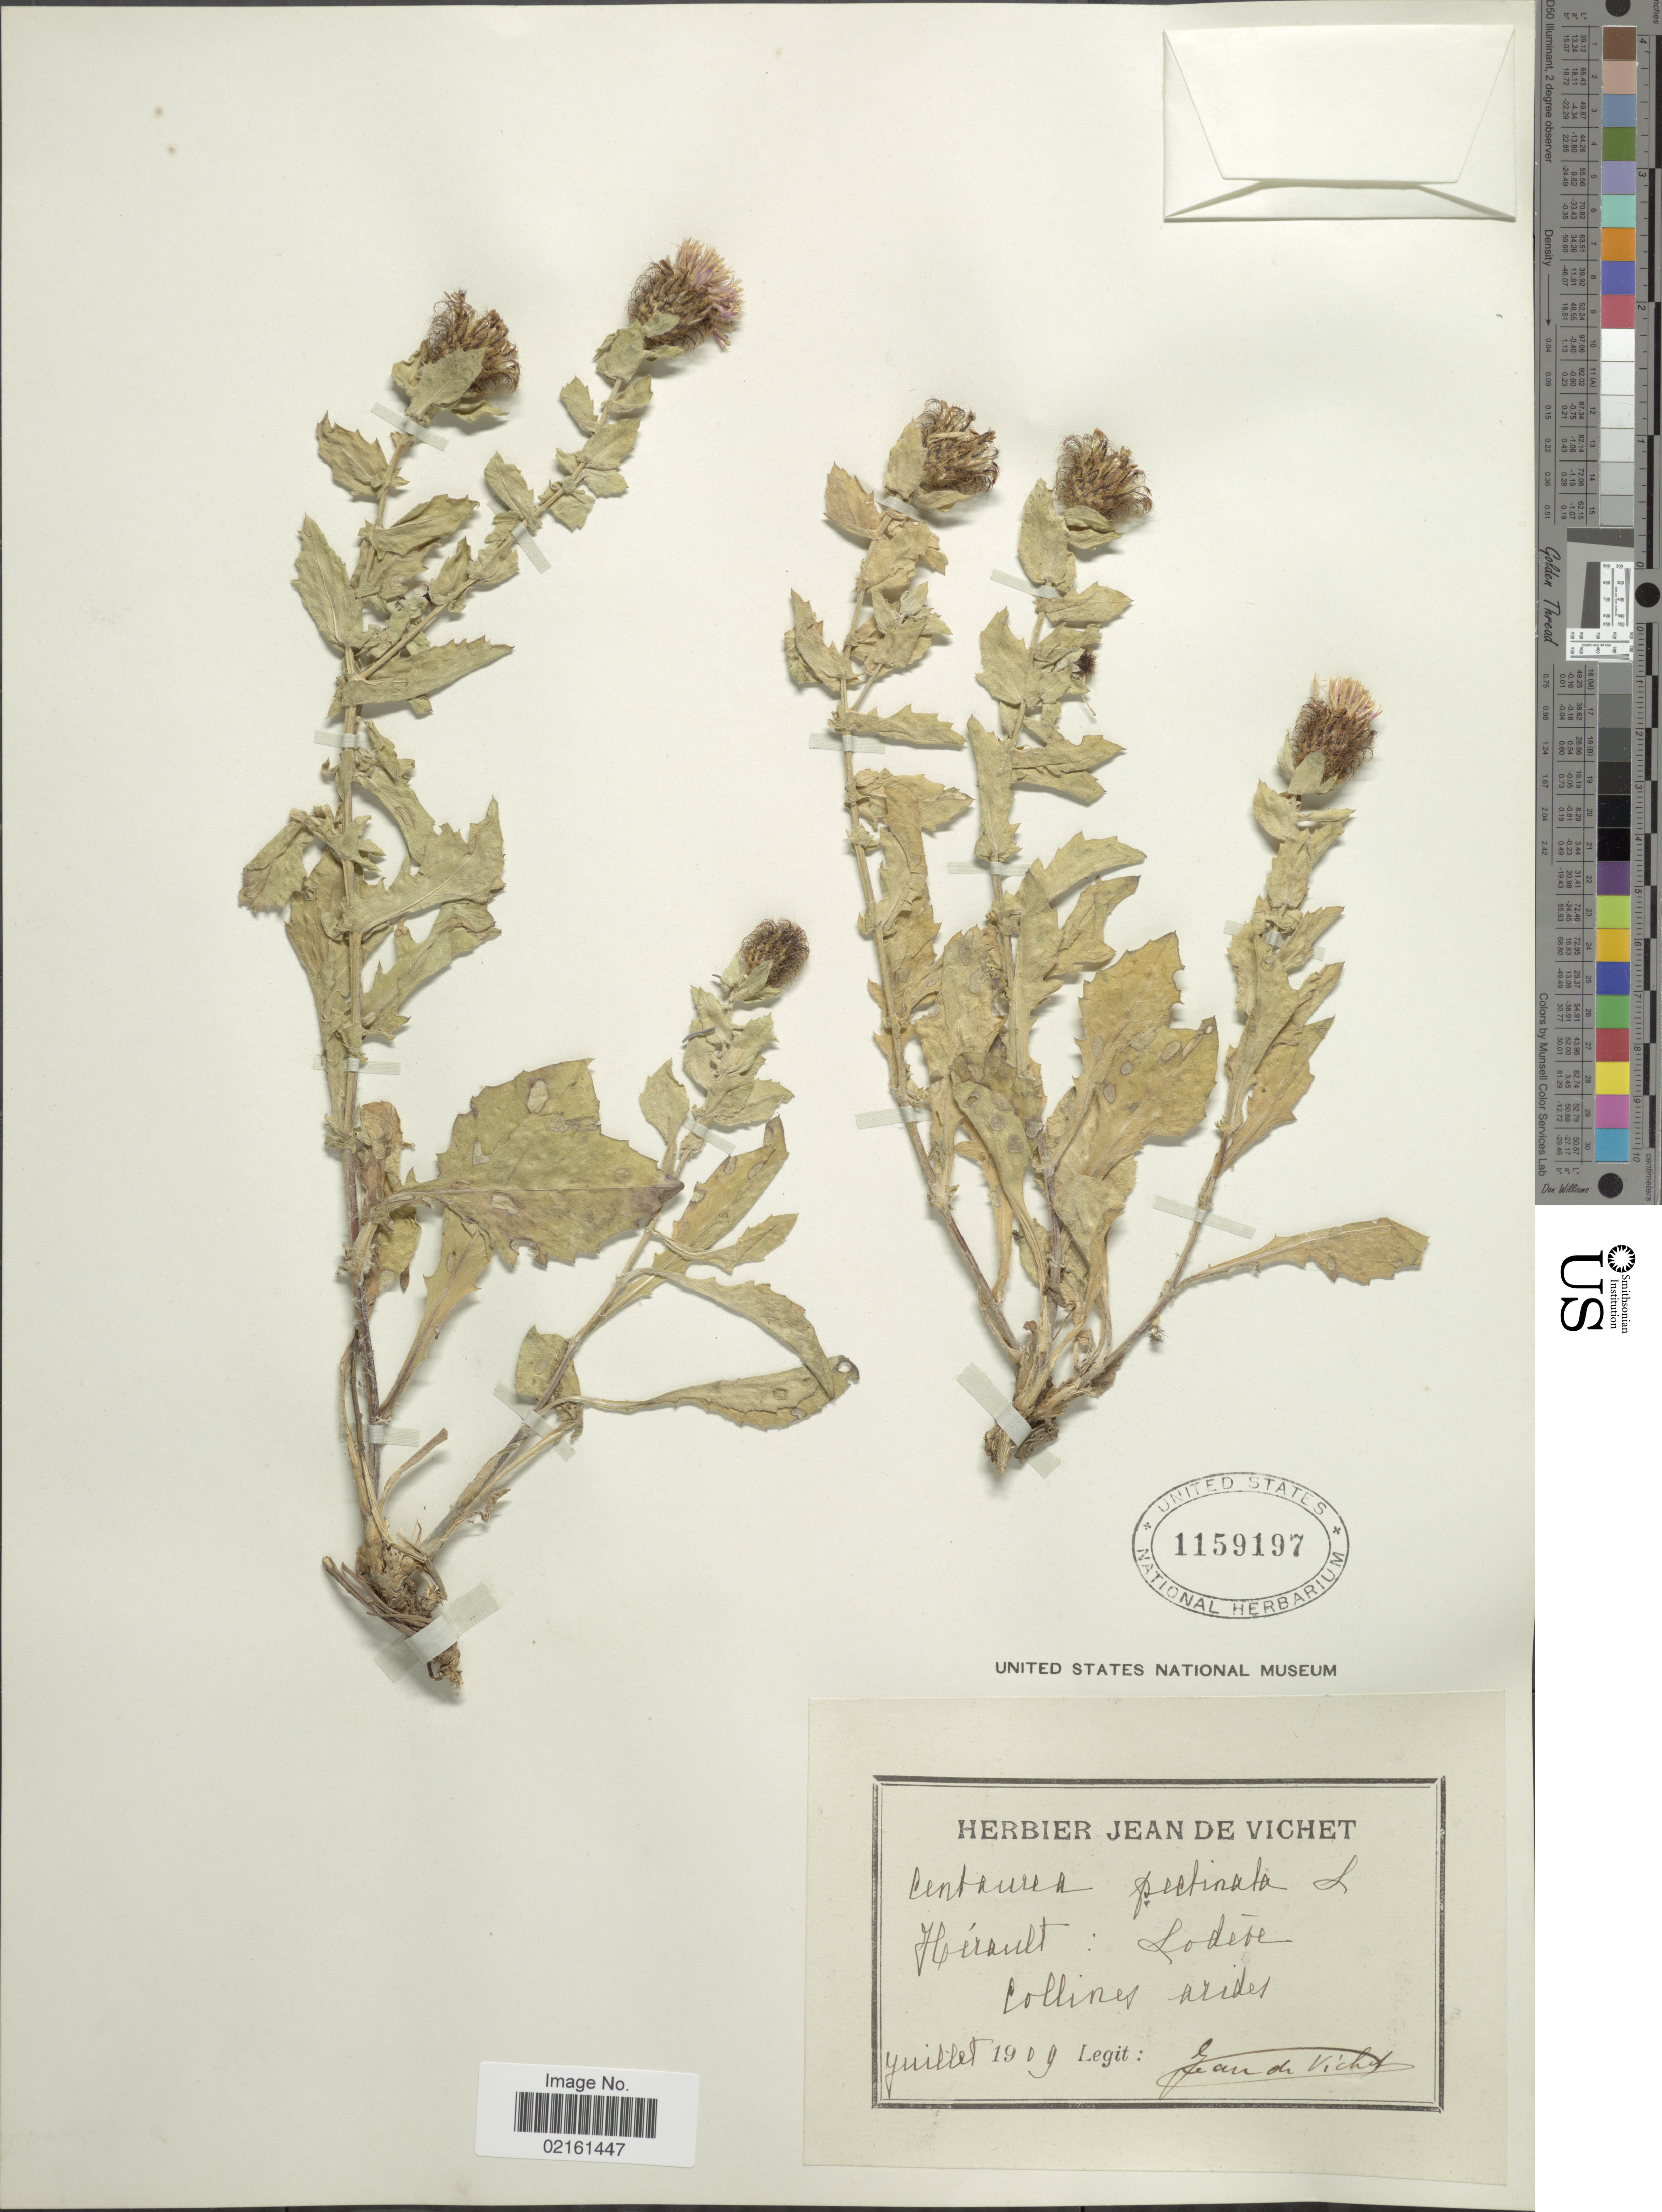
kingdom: Plantae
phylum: Tracheophyta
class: Magnoliopsida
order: Asterales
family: Asteraceae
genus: Centaurea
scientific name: Centaurea pectinata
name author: L.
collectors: J. de Vichet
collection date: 1909-07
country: France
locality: Hoerault, Lodese [interpreted]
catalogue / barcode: US 1159197